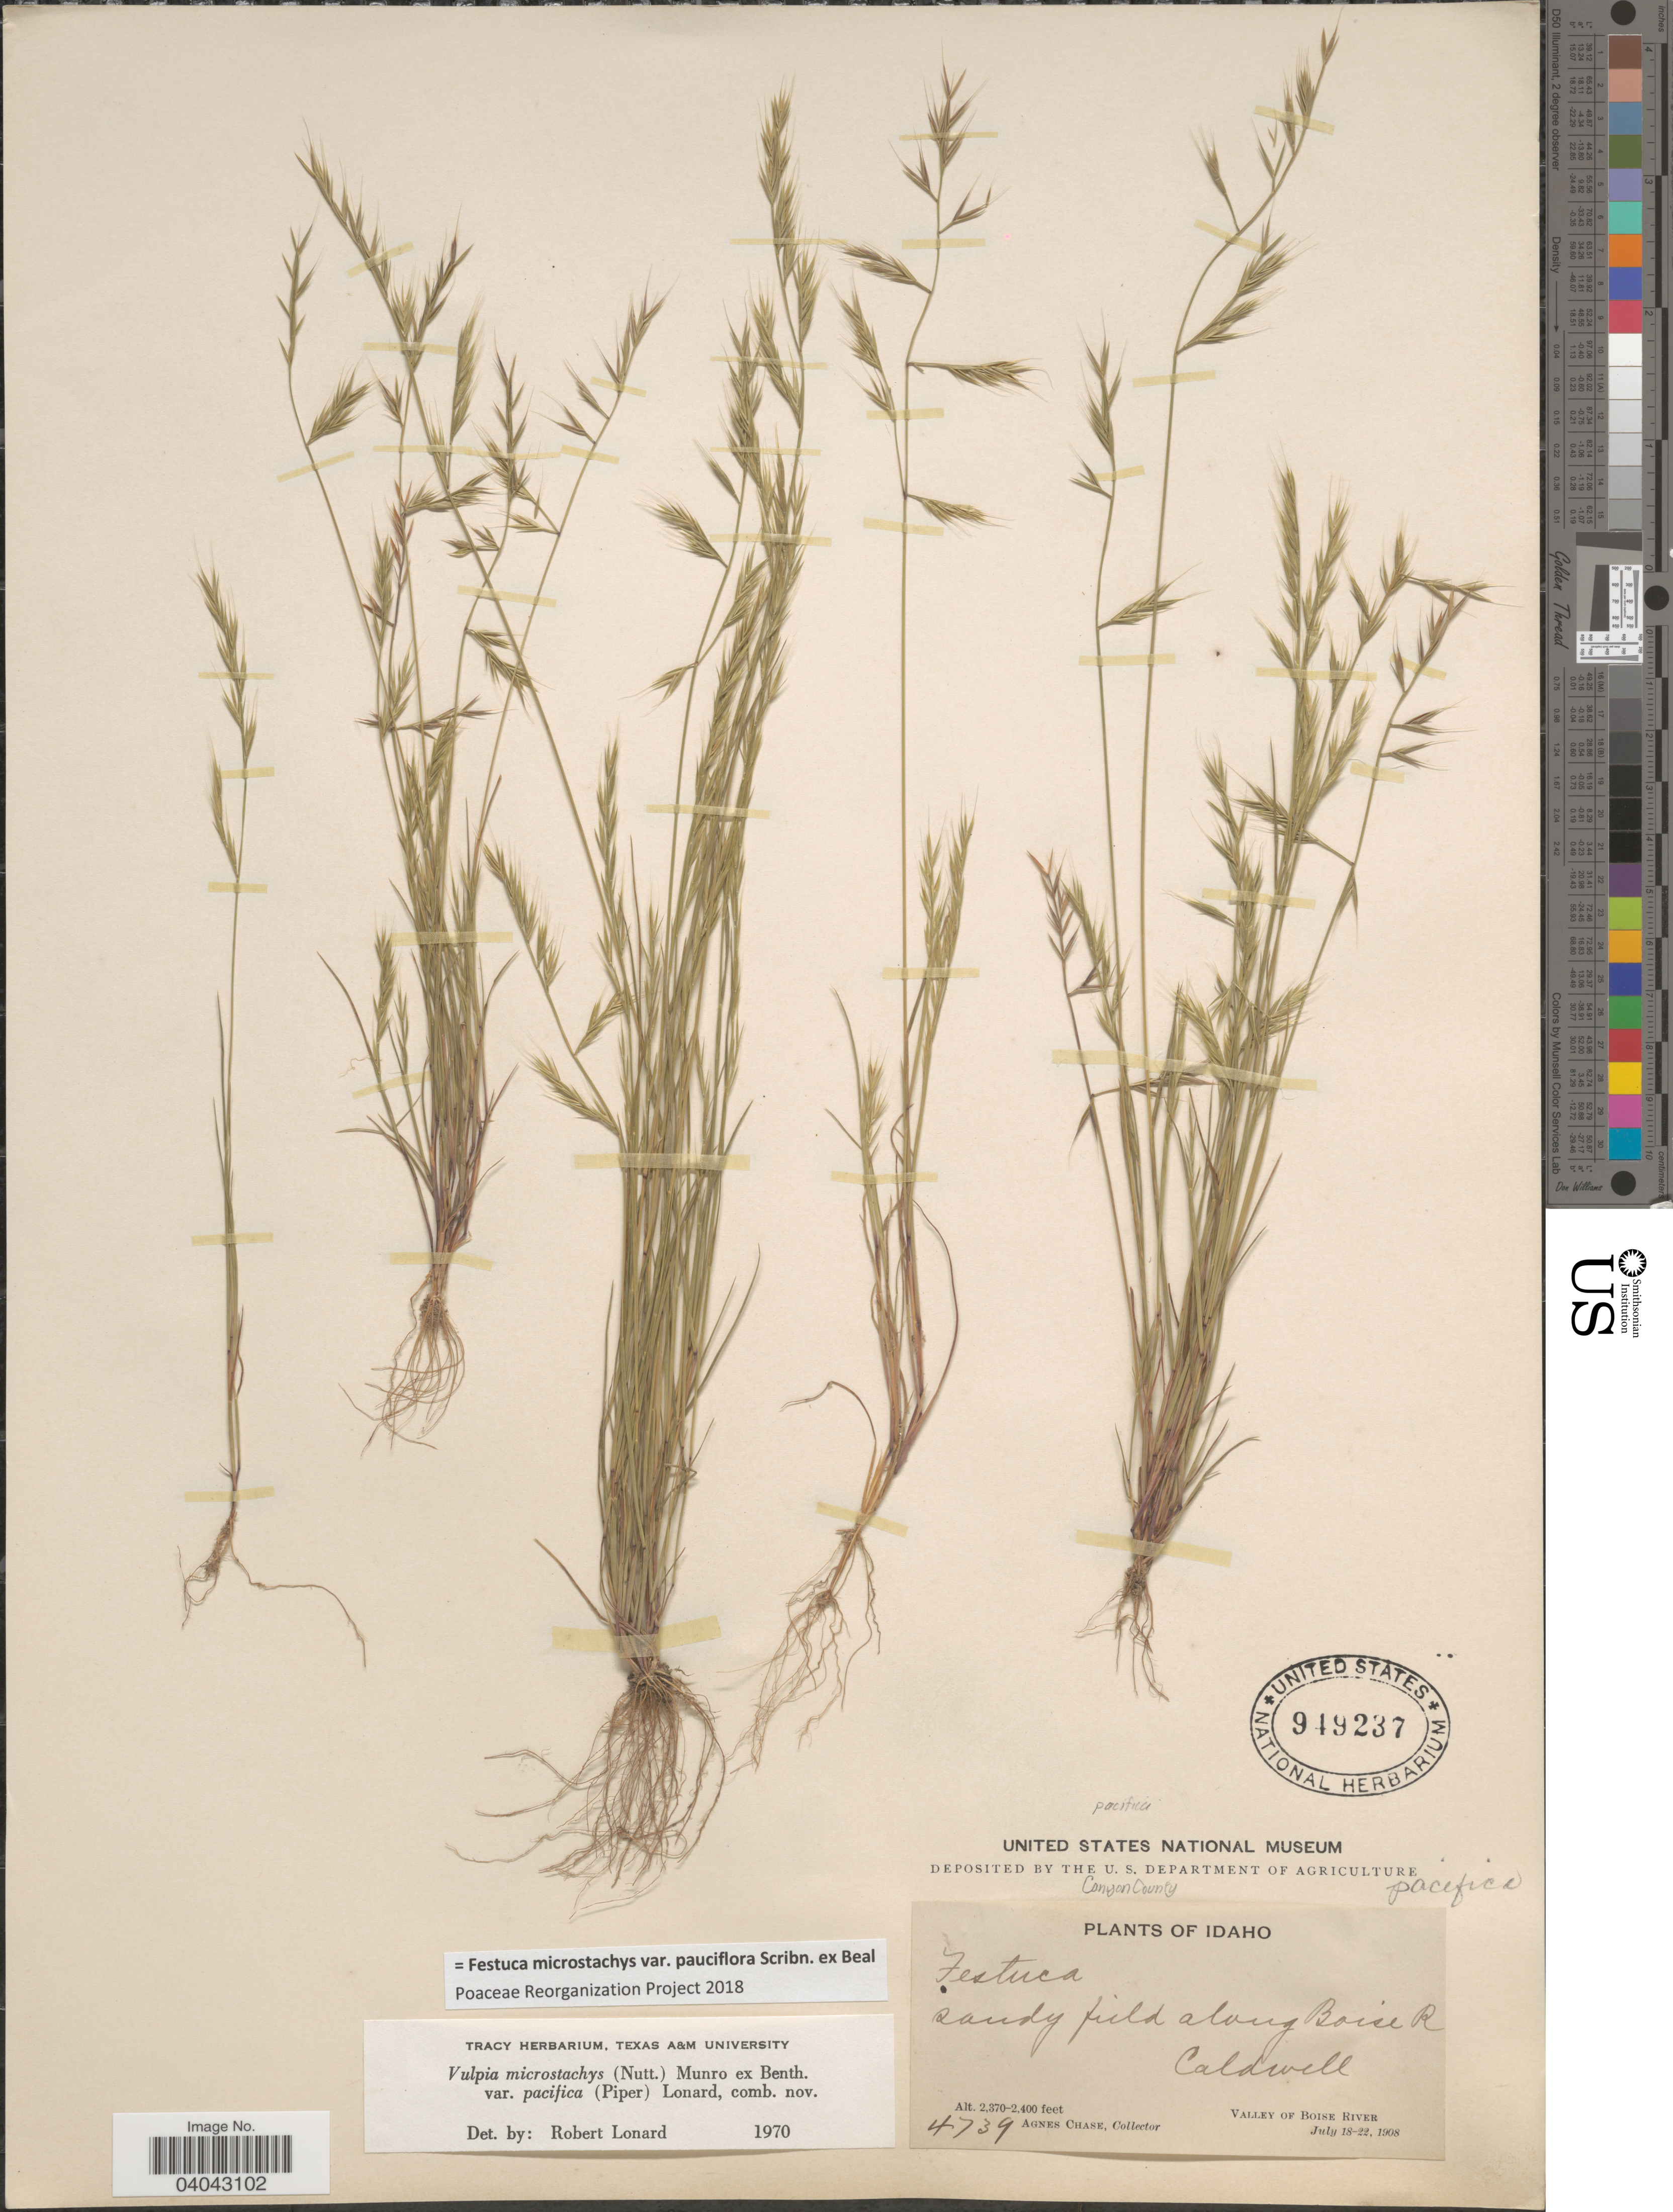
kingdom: Plantae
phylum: Tracheophyta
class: Liliopsida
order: Poales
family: Poaceae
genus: Festuca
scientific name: Festuca microstachys var. pauciflora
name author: Scribn. ex W.J. Beal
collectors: A. Chase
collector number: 4739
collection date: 1908-07-18/1908-07-22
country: United States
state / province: Idaho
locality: Canyon County. Sandy field along Boise R. Caldwell. Valley of Boise River.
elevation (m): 722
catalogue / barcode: US 949237